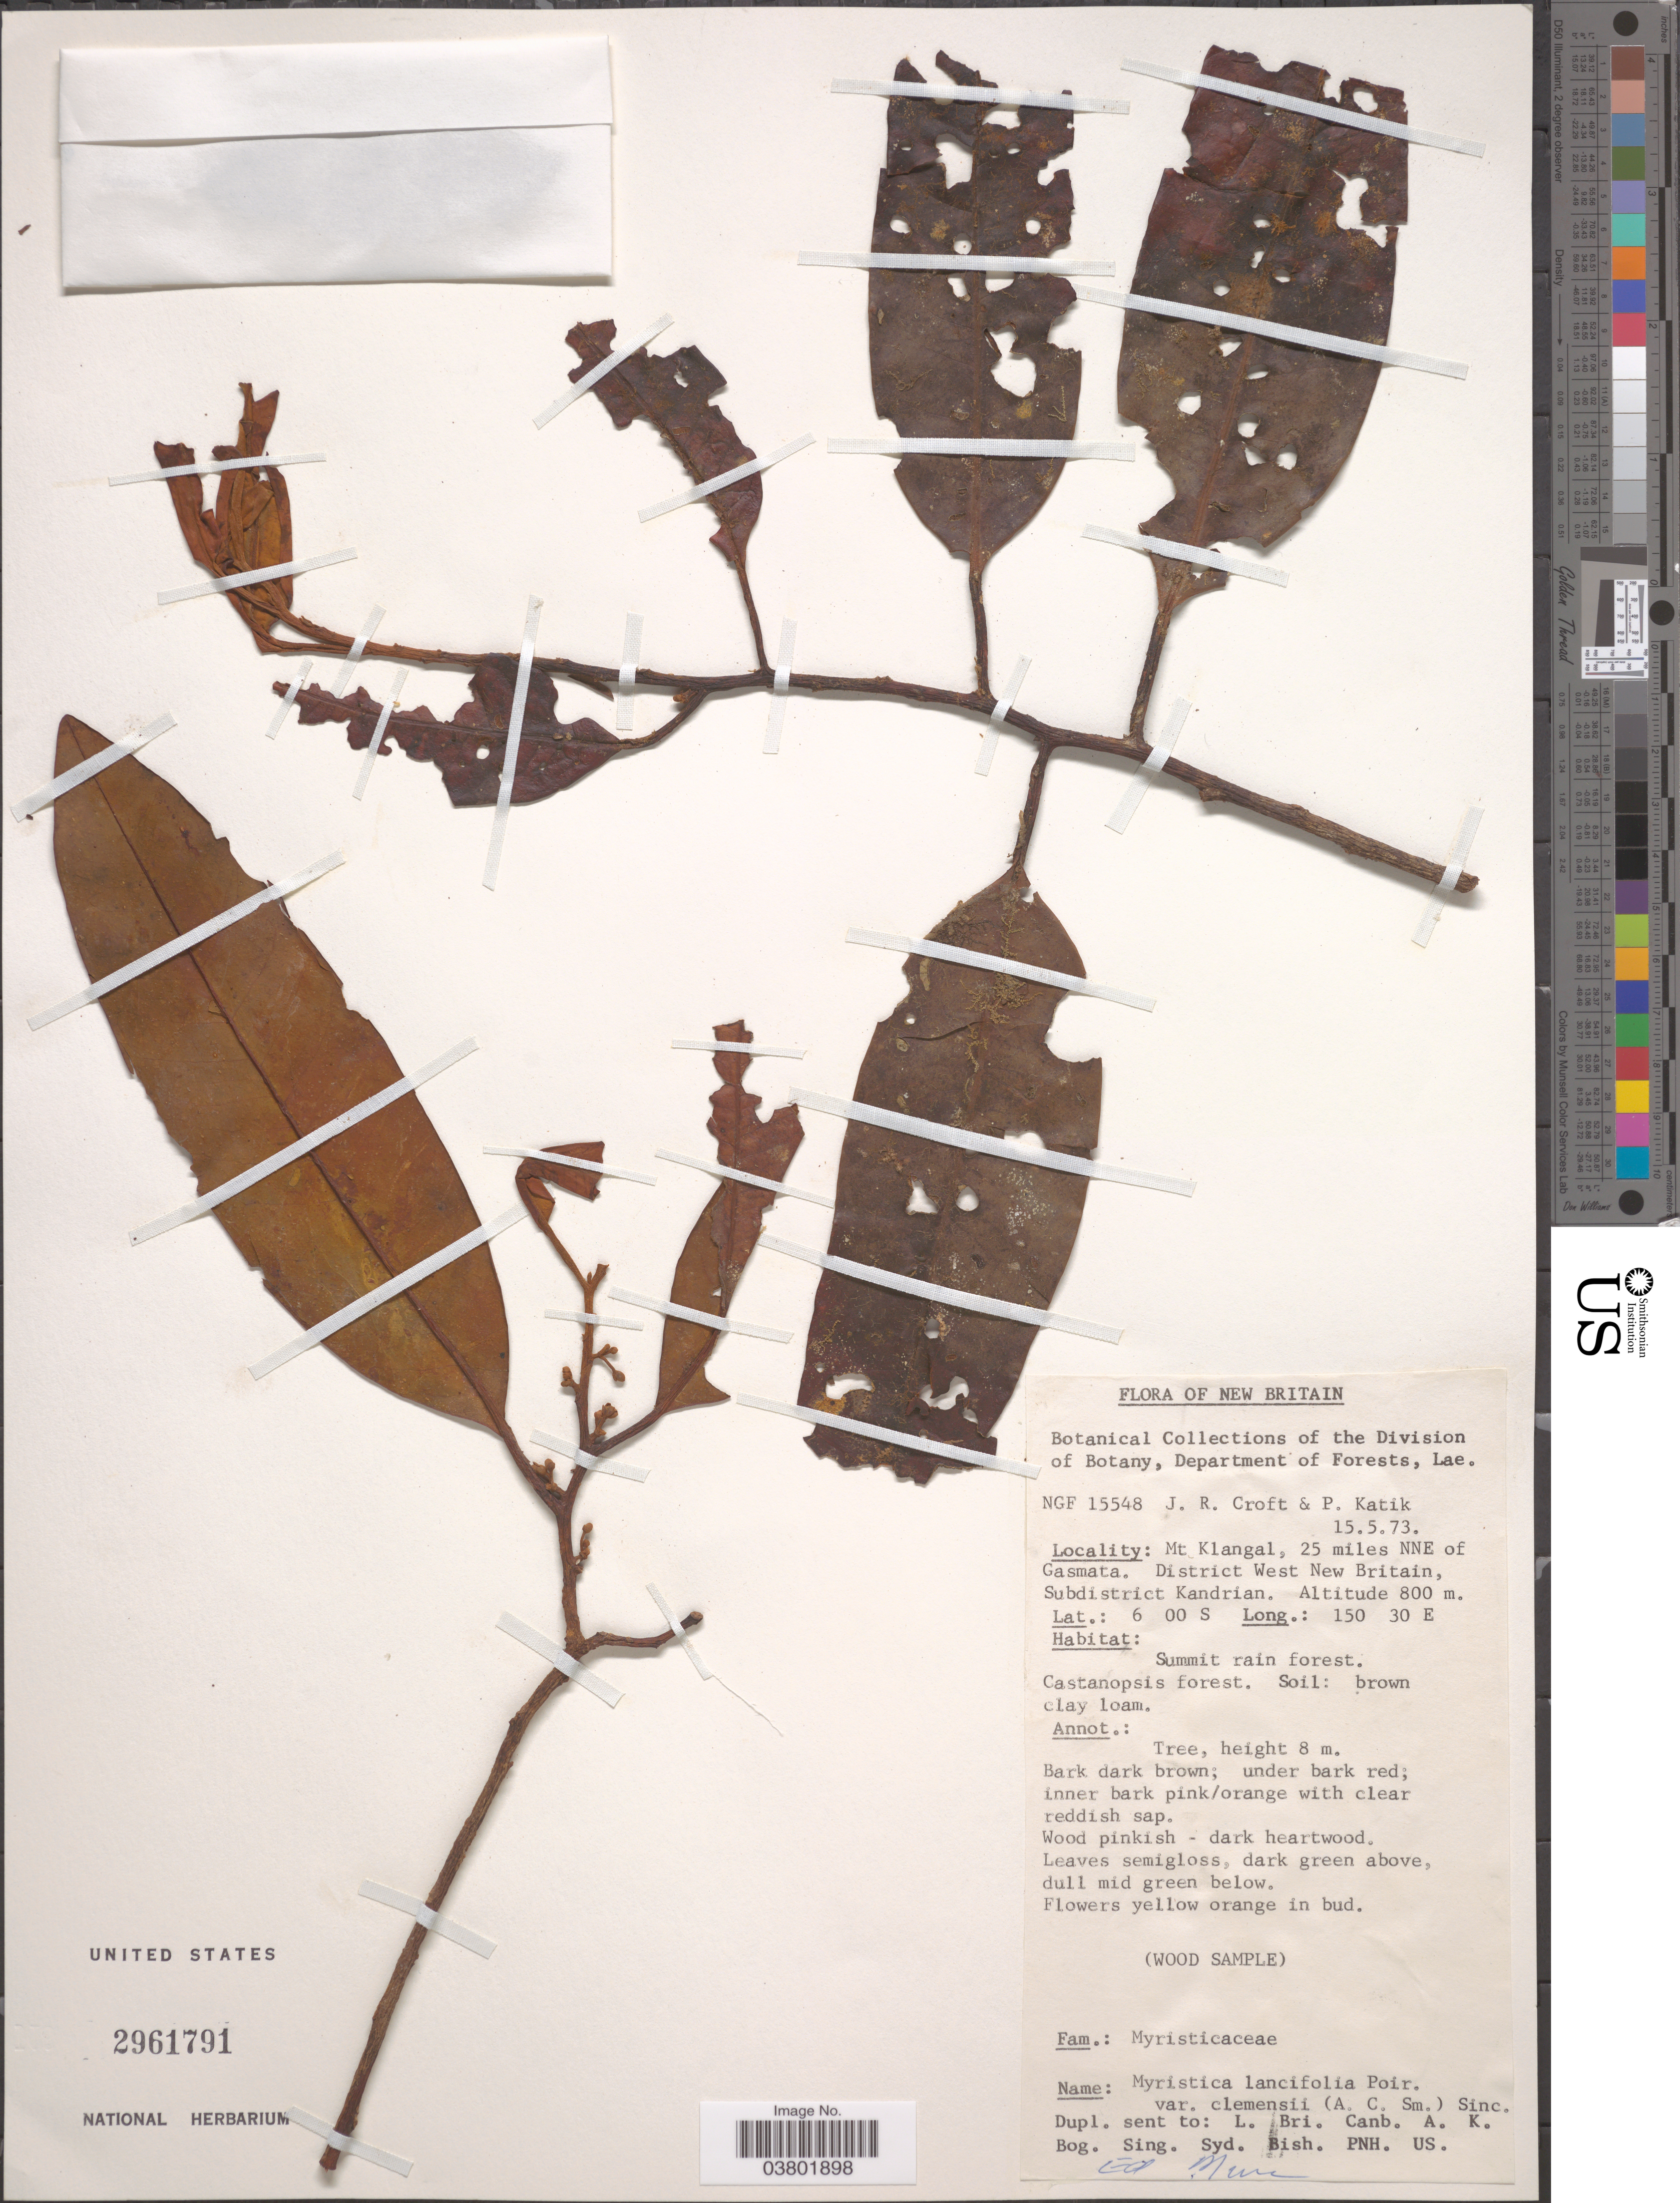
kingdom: Plantae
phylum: Tracheophyta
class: Magnoliopsida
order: Magnoliales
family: Myristicaceae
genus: Myristica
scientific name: Myristica lancifolia var. clemensii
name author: (A.C. Sm.) J. Sinclair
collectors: J. R. Croft & P. Katik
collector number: NGF15548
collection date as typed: Transcribed d/m/y: 15/5/73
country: Papua New Guinea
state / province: West New Britain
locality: New Britain. Mt Klangal, 25 miles NNE of Gasmata. District West New Britain, Subdistrict Kandrian.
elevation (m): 800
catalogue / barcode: US 2961791